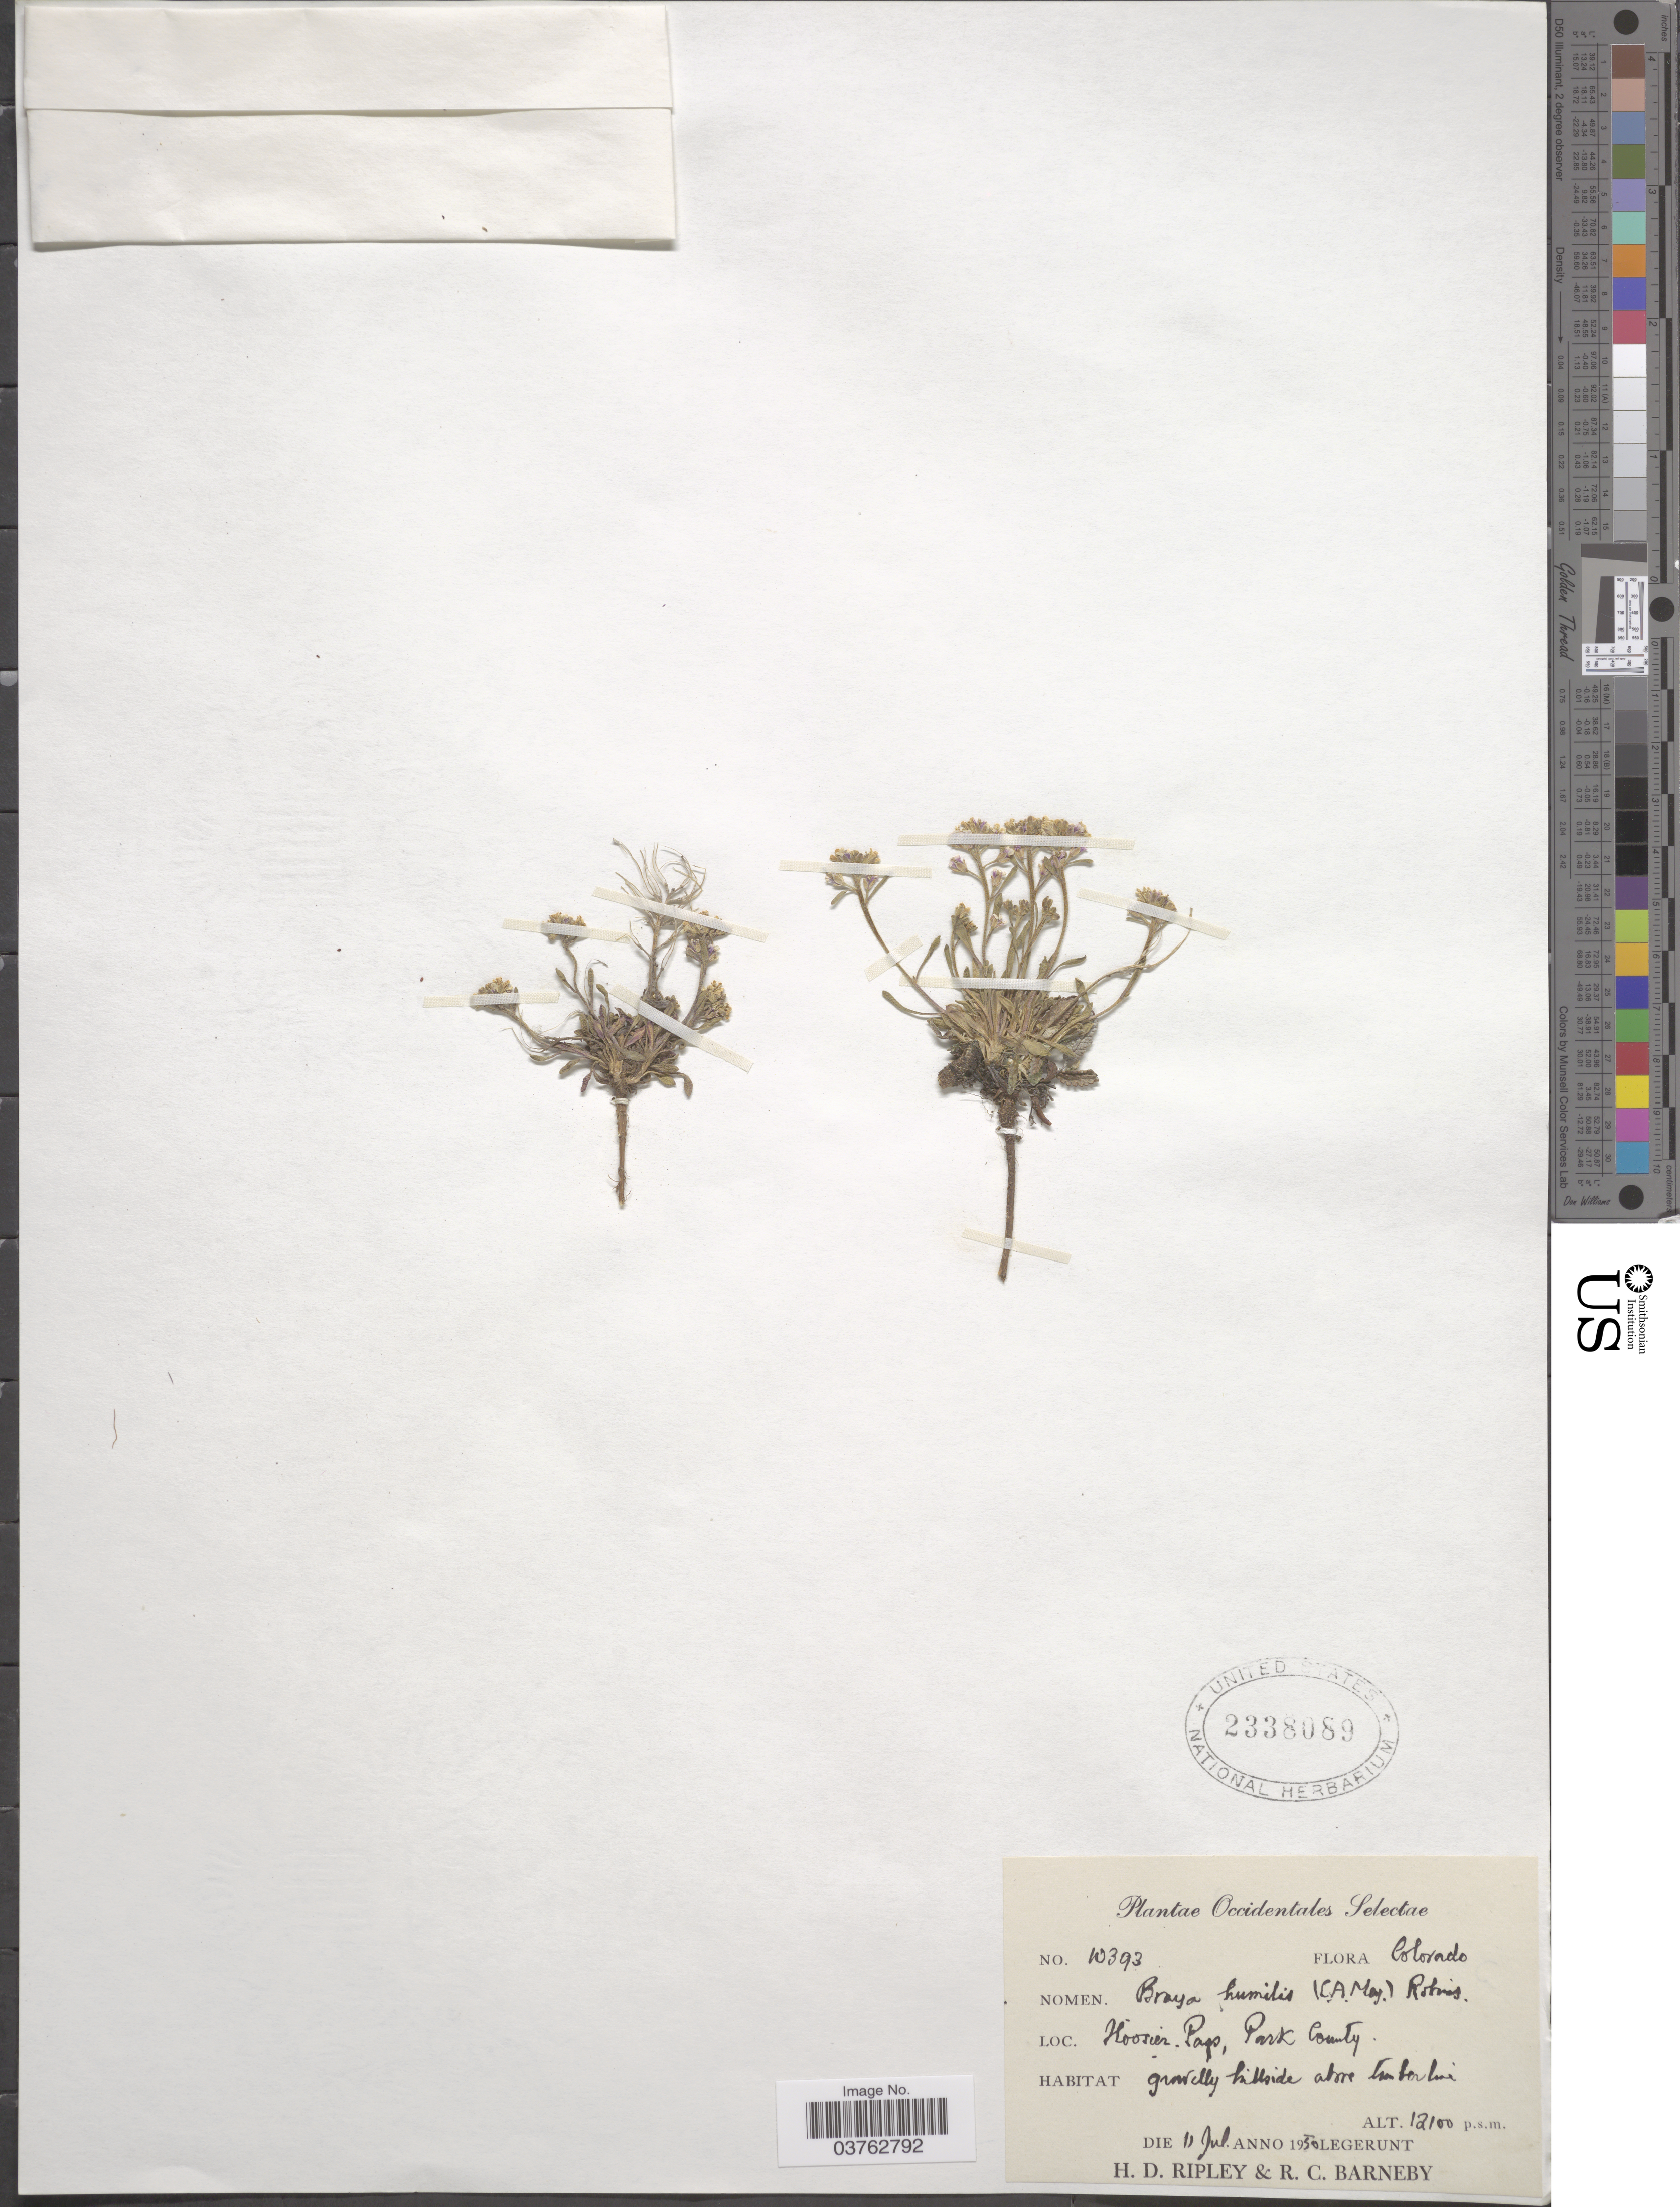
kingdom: Plantae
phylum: Tracheophyta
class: Magnoliopsida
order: Brassicales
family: Brassicaceae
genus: Braya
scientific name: Braya humilis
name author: (C.A. Mey.) B.L. Rob.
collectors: H. Ripley & R. C. Barneby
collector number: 10393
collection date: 1950-07-11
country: United States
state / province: Colorado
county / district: Park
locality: Hoosier Pass, Park County.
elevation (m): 3688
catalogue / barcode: US 2338089